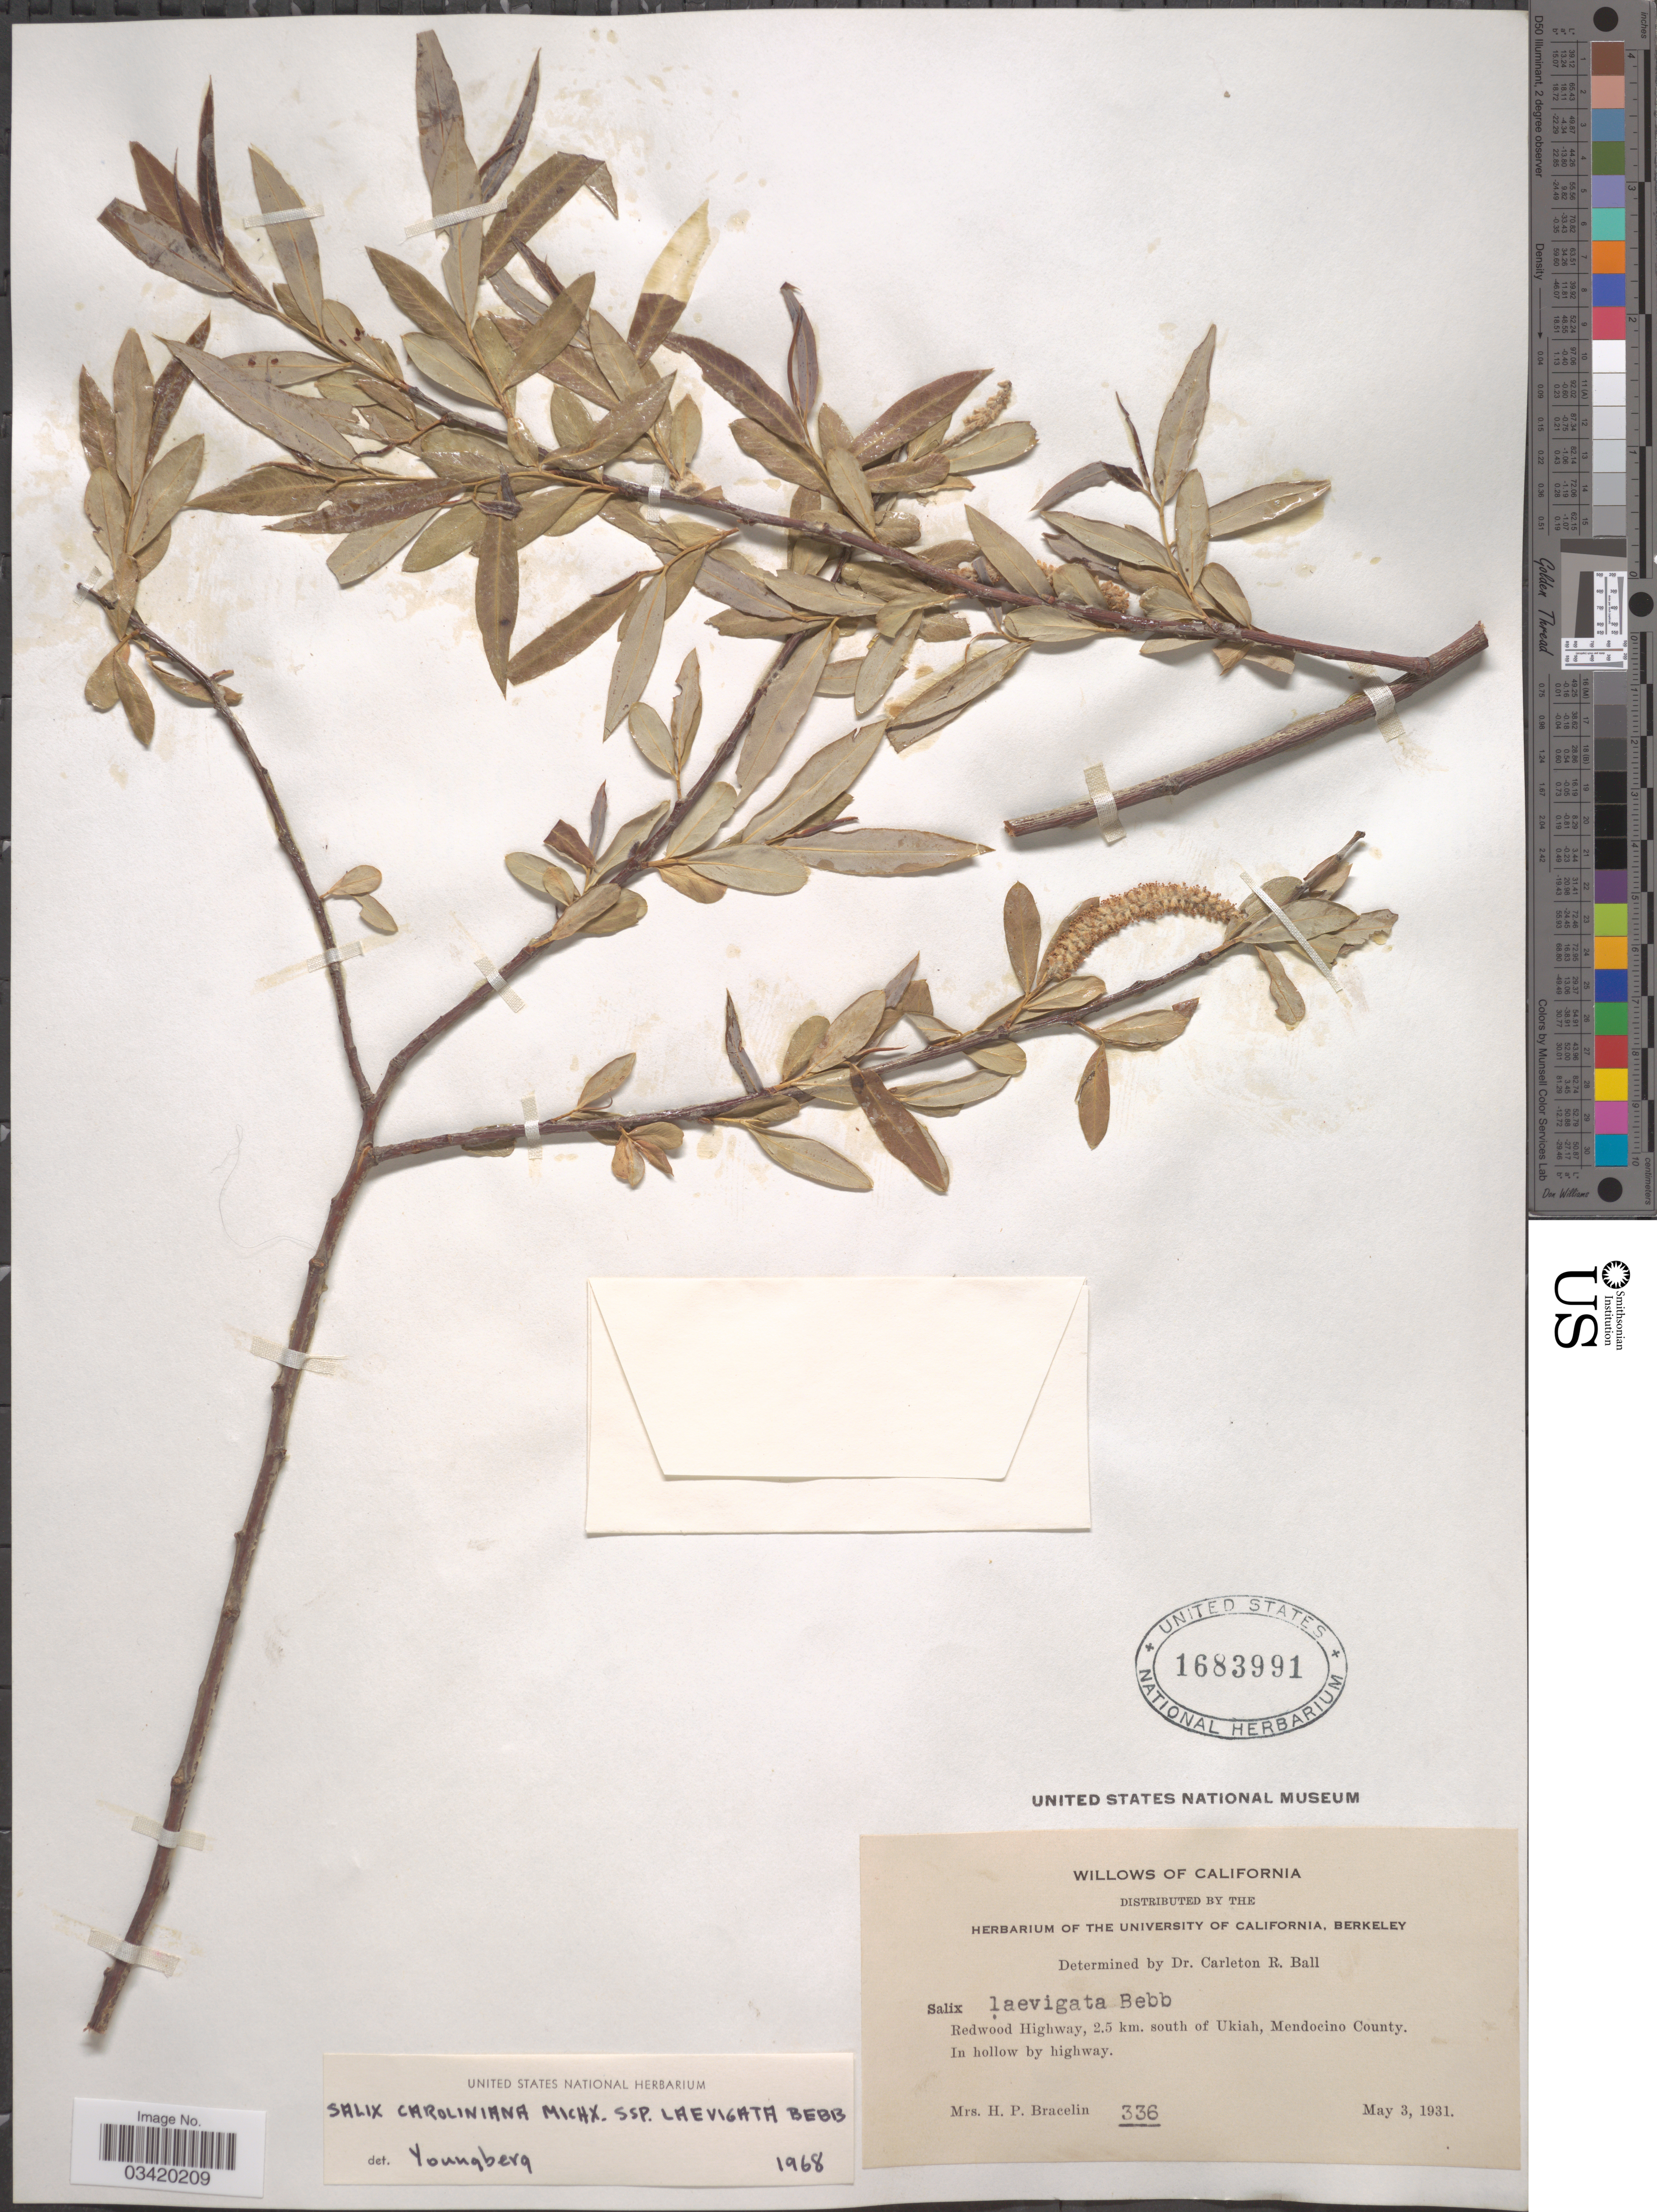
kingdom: Plantae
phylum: Tracheophyta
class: Magnoliopsida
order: Malpighiales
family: Salicaceae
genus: Salix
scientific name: Salix caroliniana subsp. laevigata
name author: Bebb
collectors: H. Bracelin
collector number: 336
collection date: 1931-05-03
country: United States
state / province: California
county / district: Mendocino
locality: Redwood Highway, 2.5 km. south of Ukiah, Mendocino County. In hollow by highway.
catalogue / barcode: US 1683991